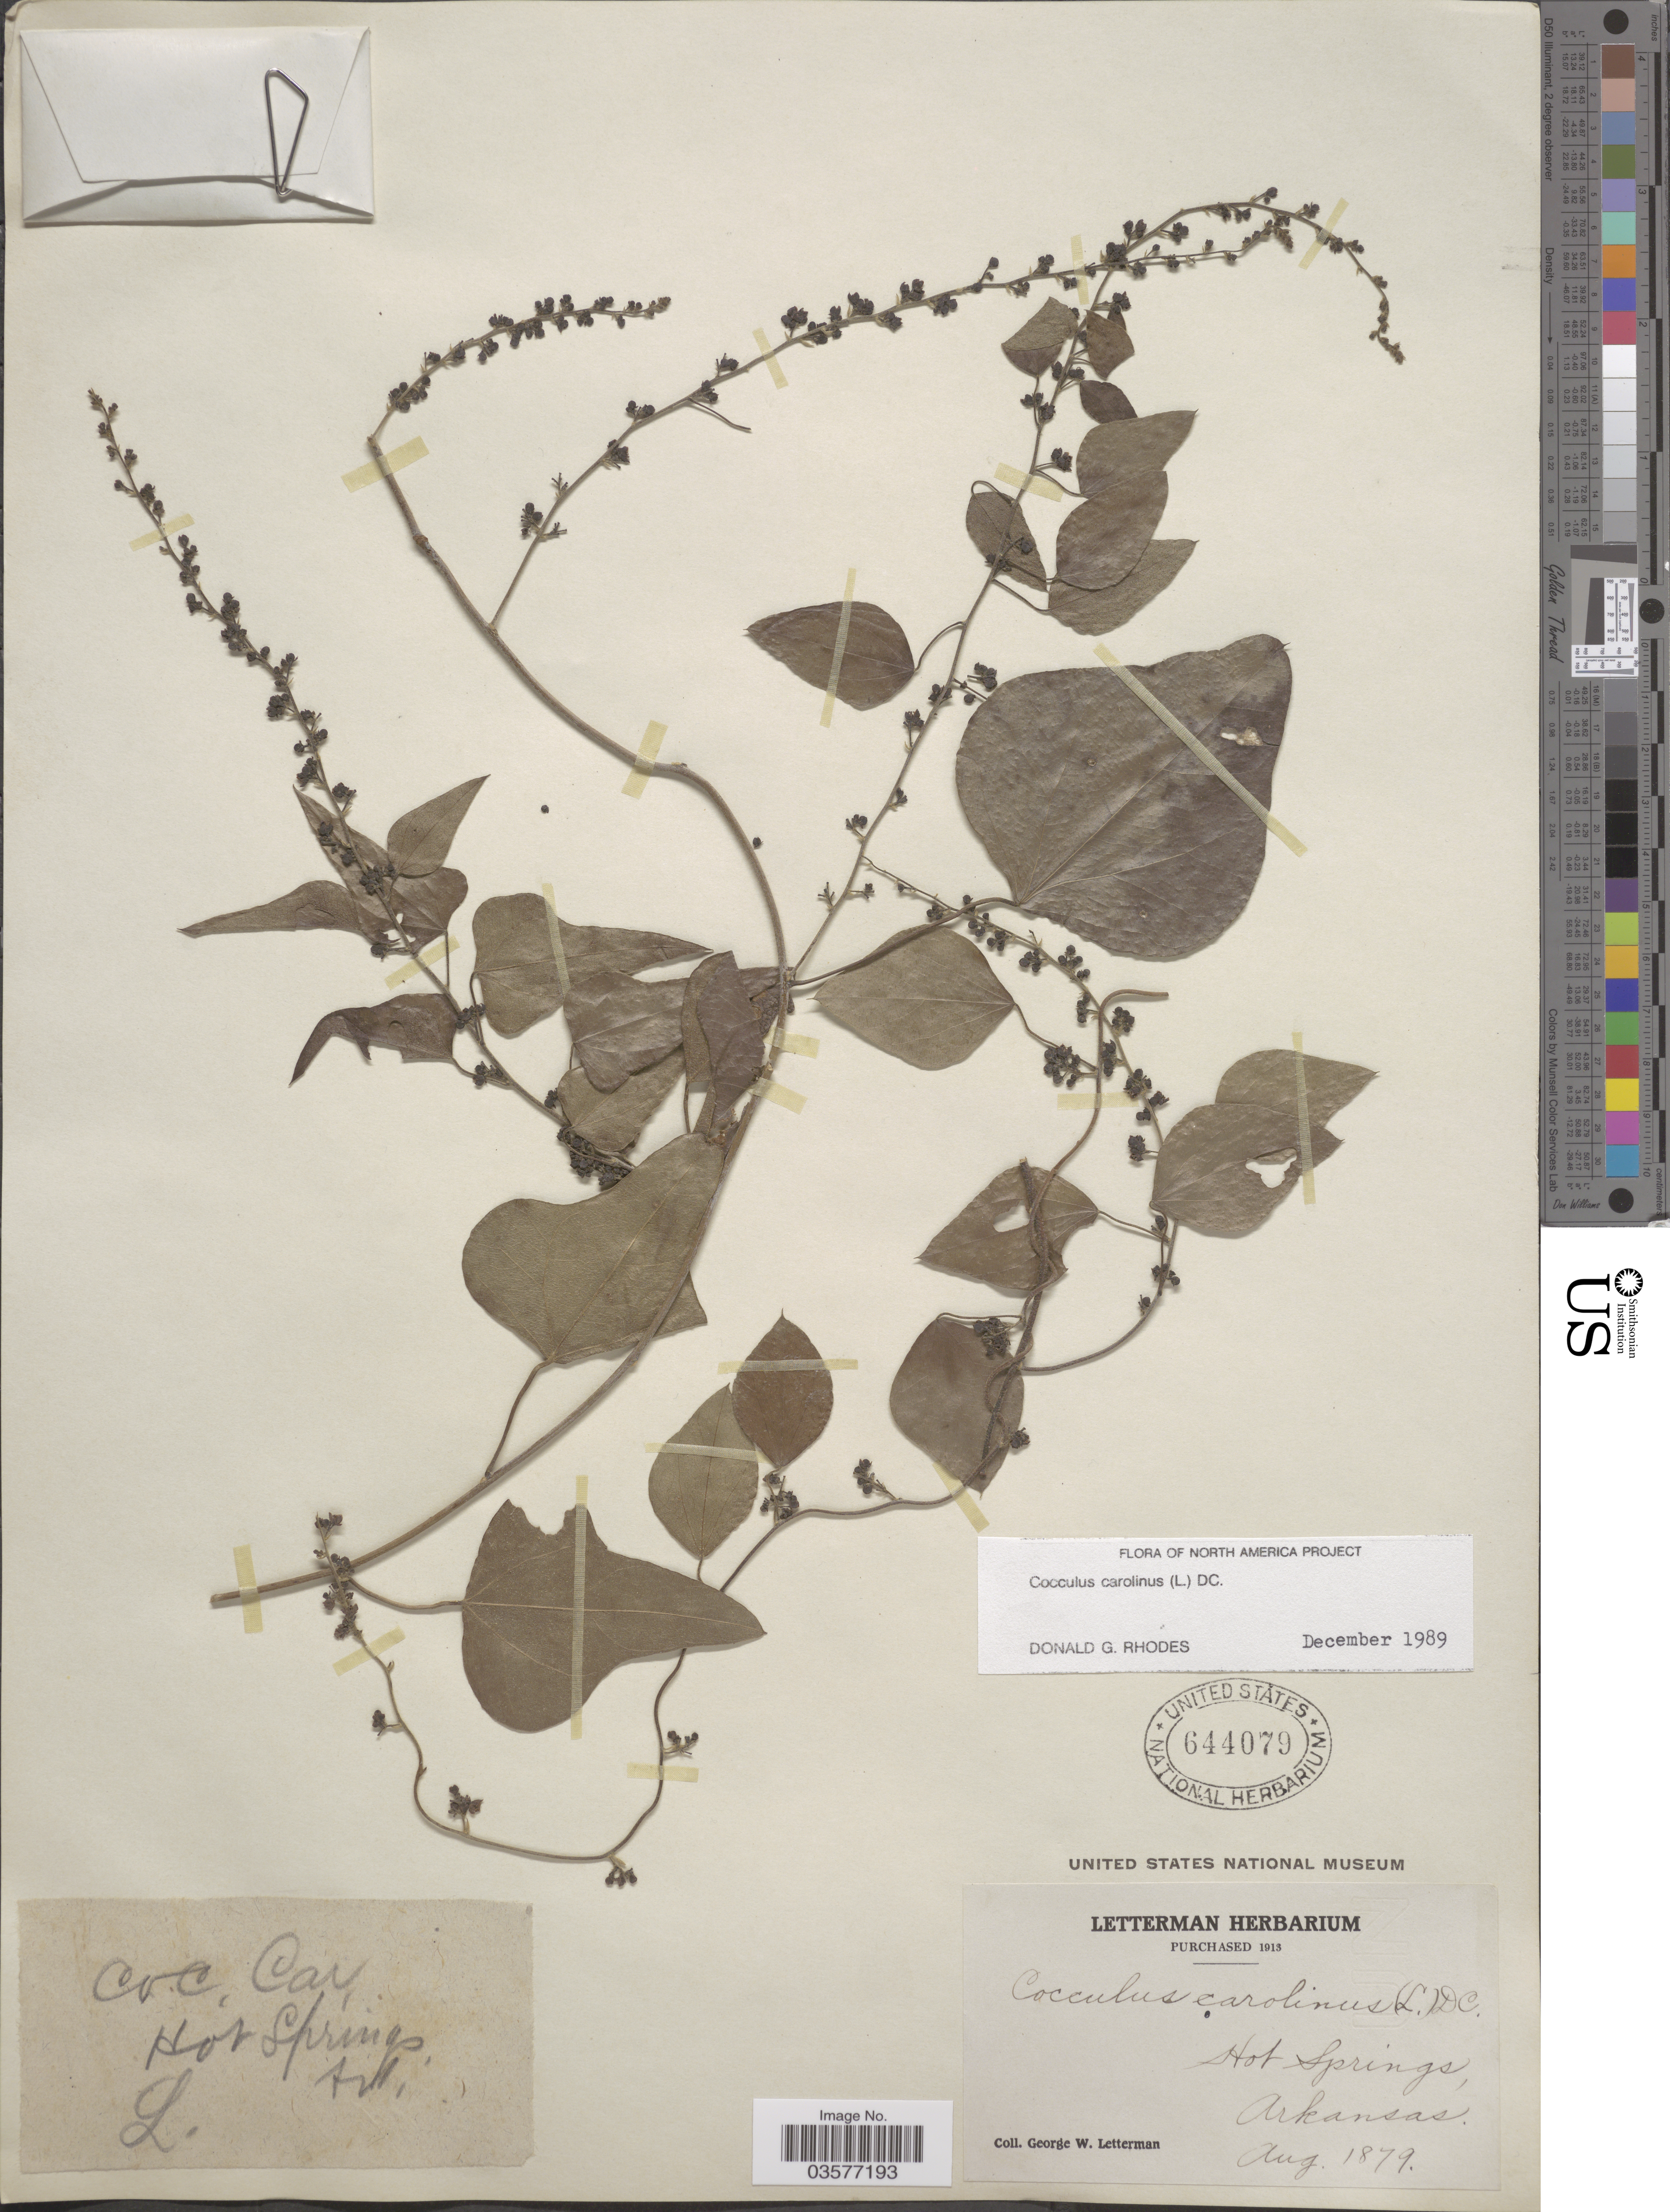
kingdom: Plantae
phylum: Tracheophyta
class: Magnoliopsida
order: Ranunculales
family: Menispermaceae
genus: Cocculus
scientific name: Cocculus carolinus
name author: (L.) DC.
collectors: G. W. Letterman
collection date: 1879-08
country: United States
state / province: Arkansas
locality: Hot Springs.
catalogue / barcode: US 644079